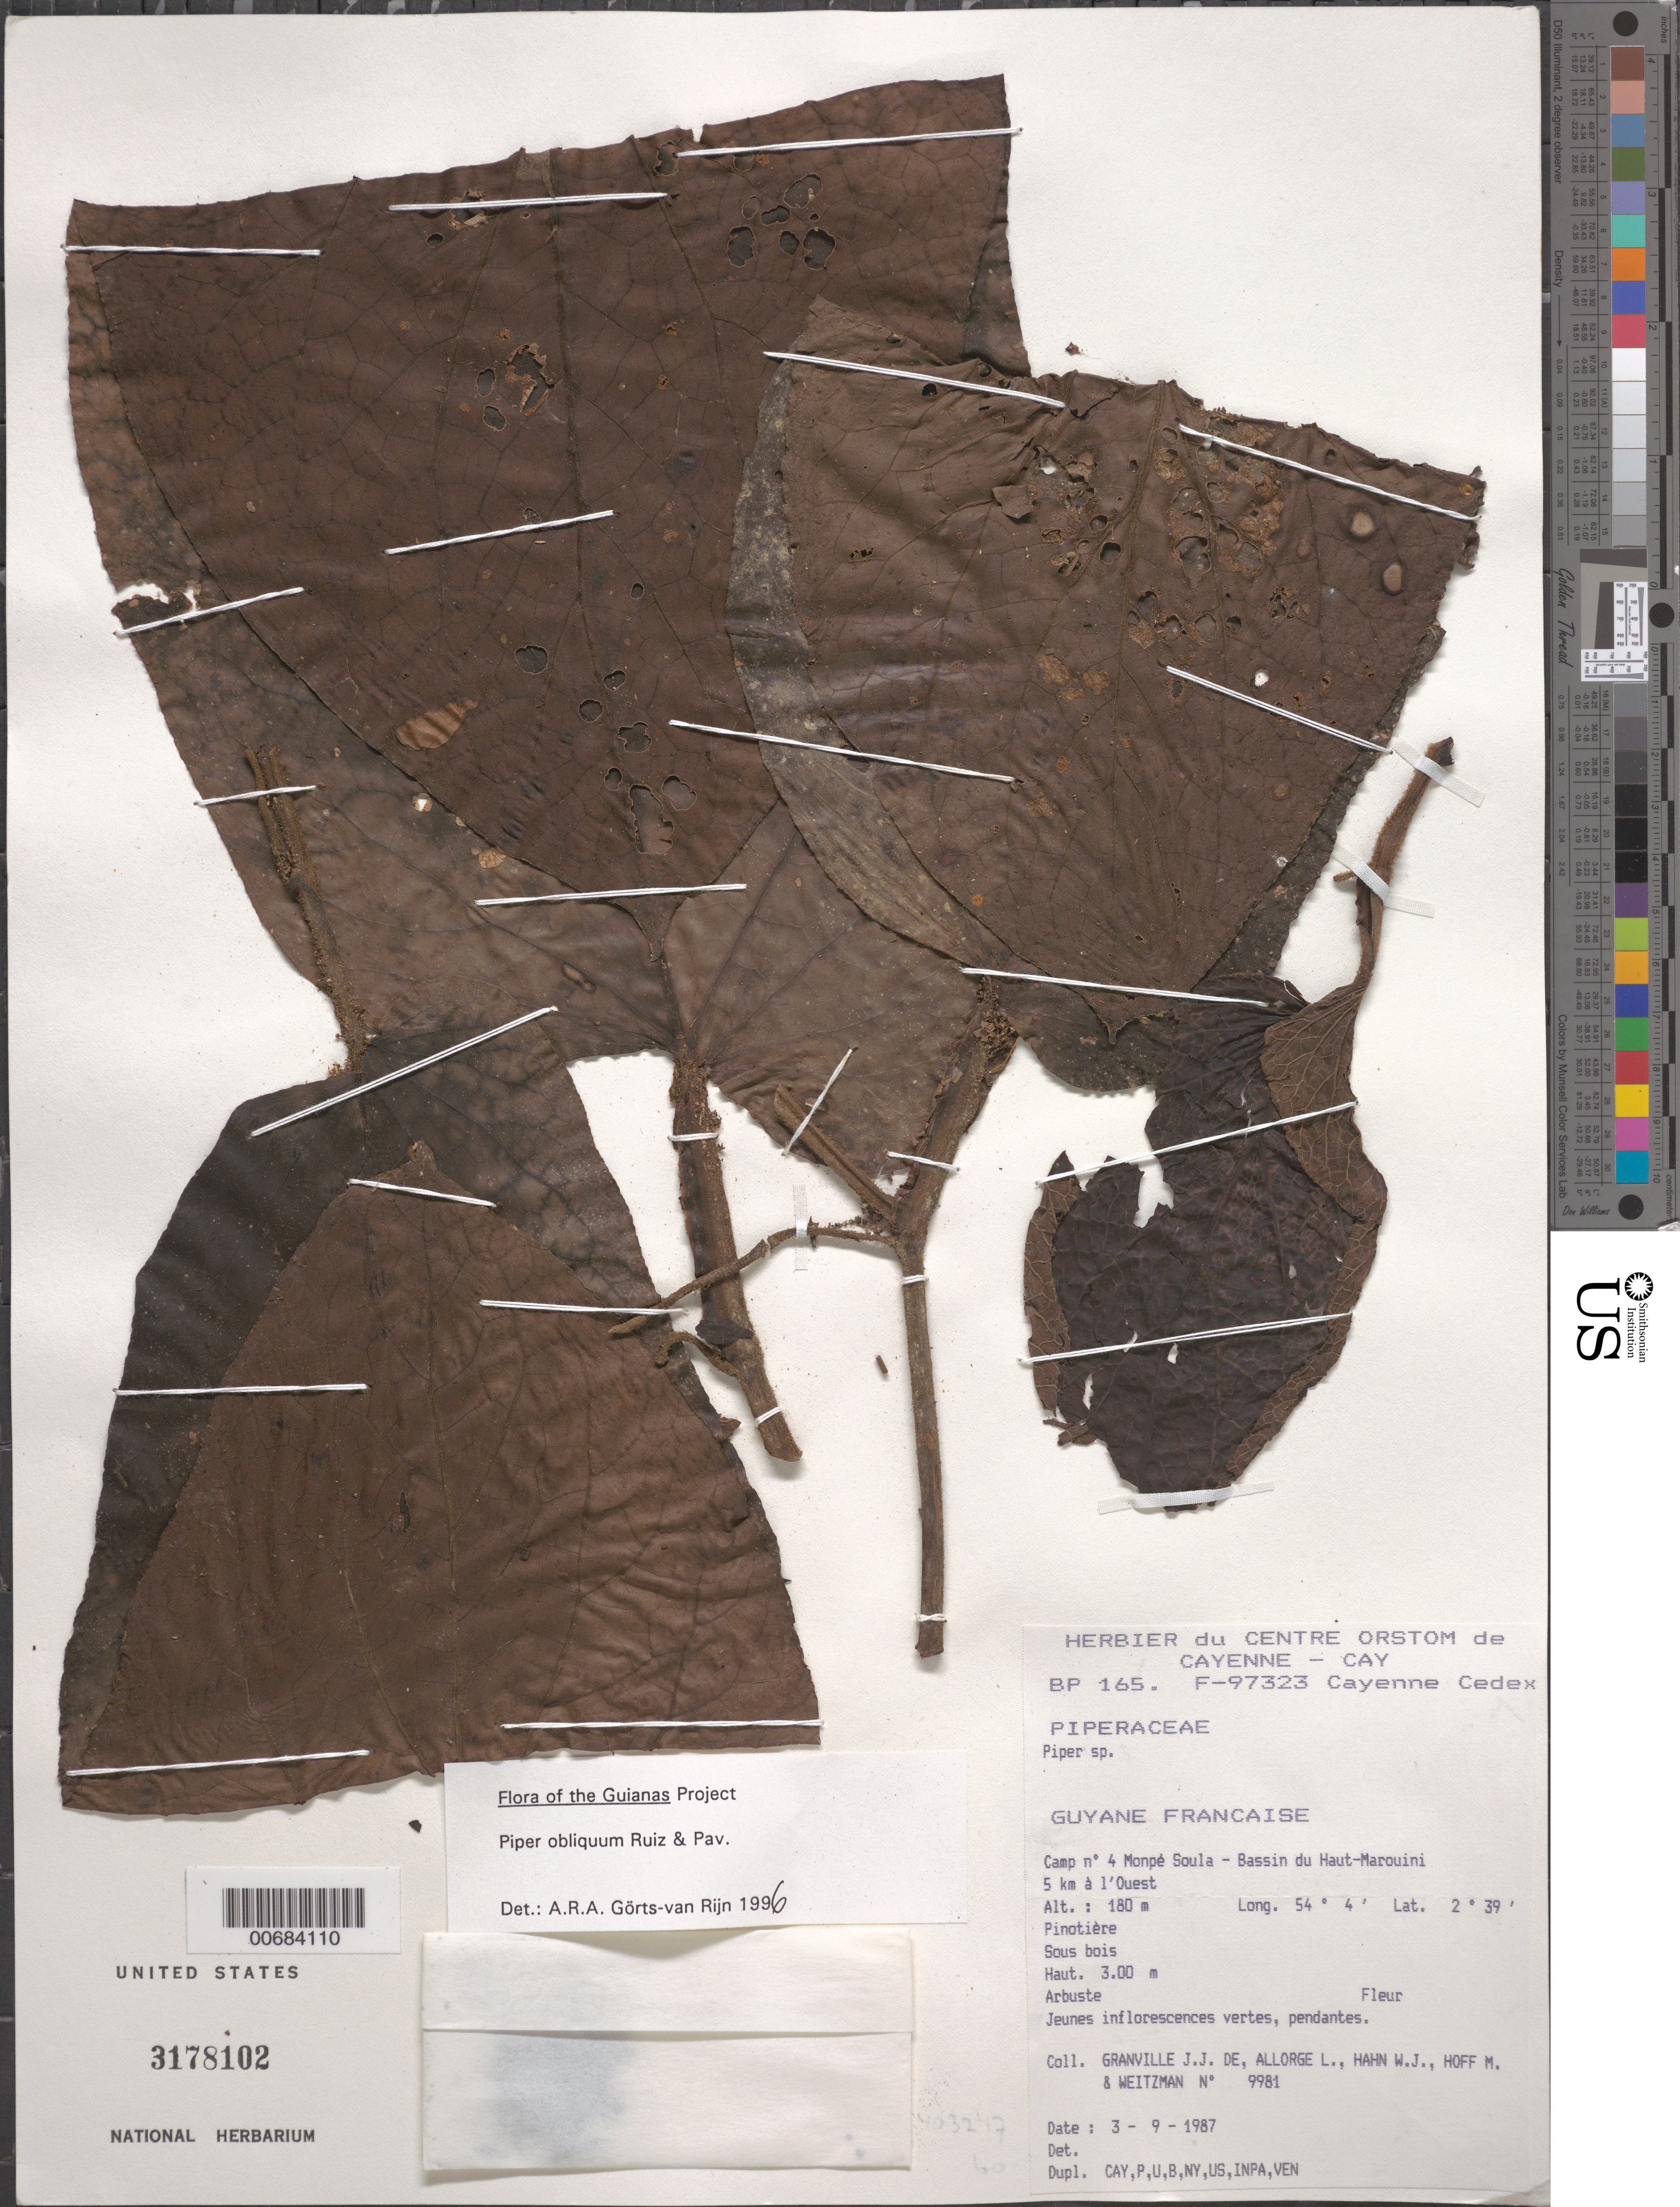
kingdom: Plantae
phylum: Tracheophyta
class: Magnoliopsida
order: Piperales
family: Piperaceae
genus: Piper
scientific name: Piper obliquum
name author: Ruiz & Pav.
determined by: Görts-van Rijn, A. R. A.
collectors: J.-J. de Granville, L. Allorge, W. J. Hahn, M. Hoff & A. L. Weitzman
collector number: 9981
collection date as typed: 3-Sep-87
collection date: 1987-09-03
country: French Guiana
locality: Monpé Soula, Camp #4, Bassin du Haut-Marouini, 5 km to W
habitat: Pinotière, sous bois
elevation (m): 180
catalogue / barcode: US 3178102